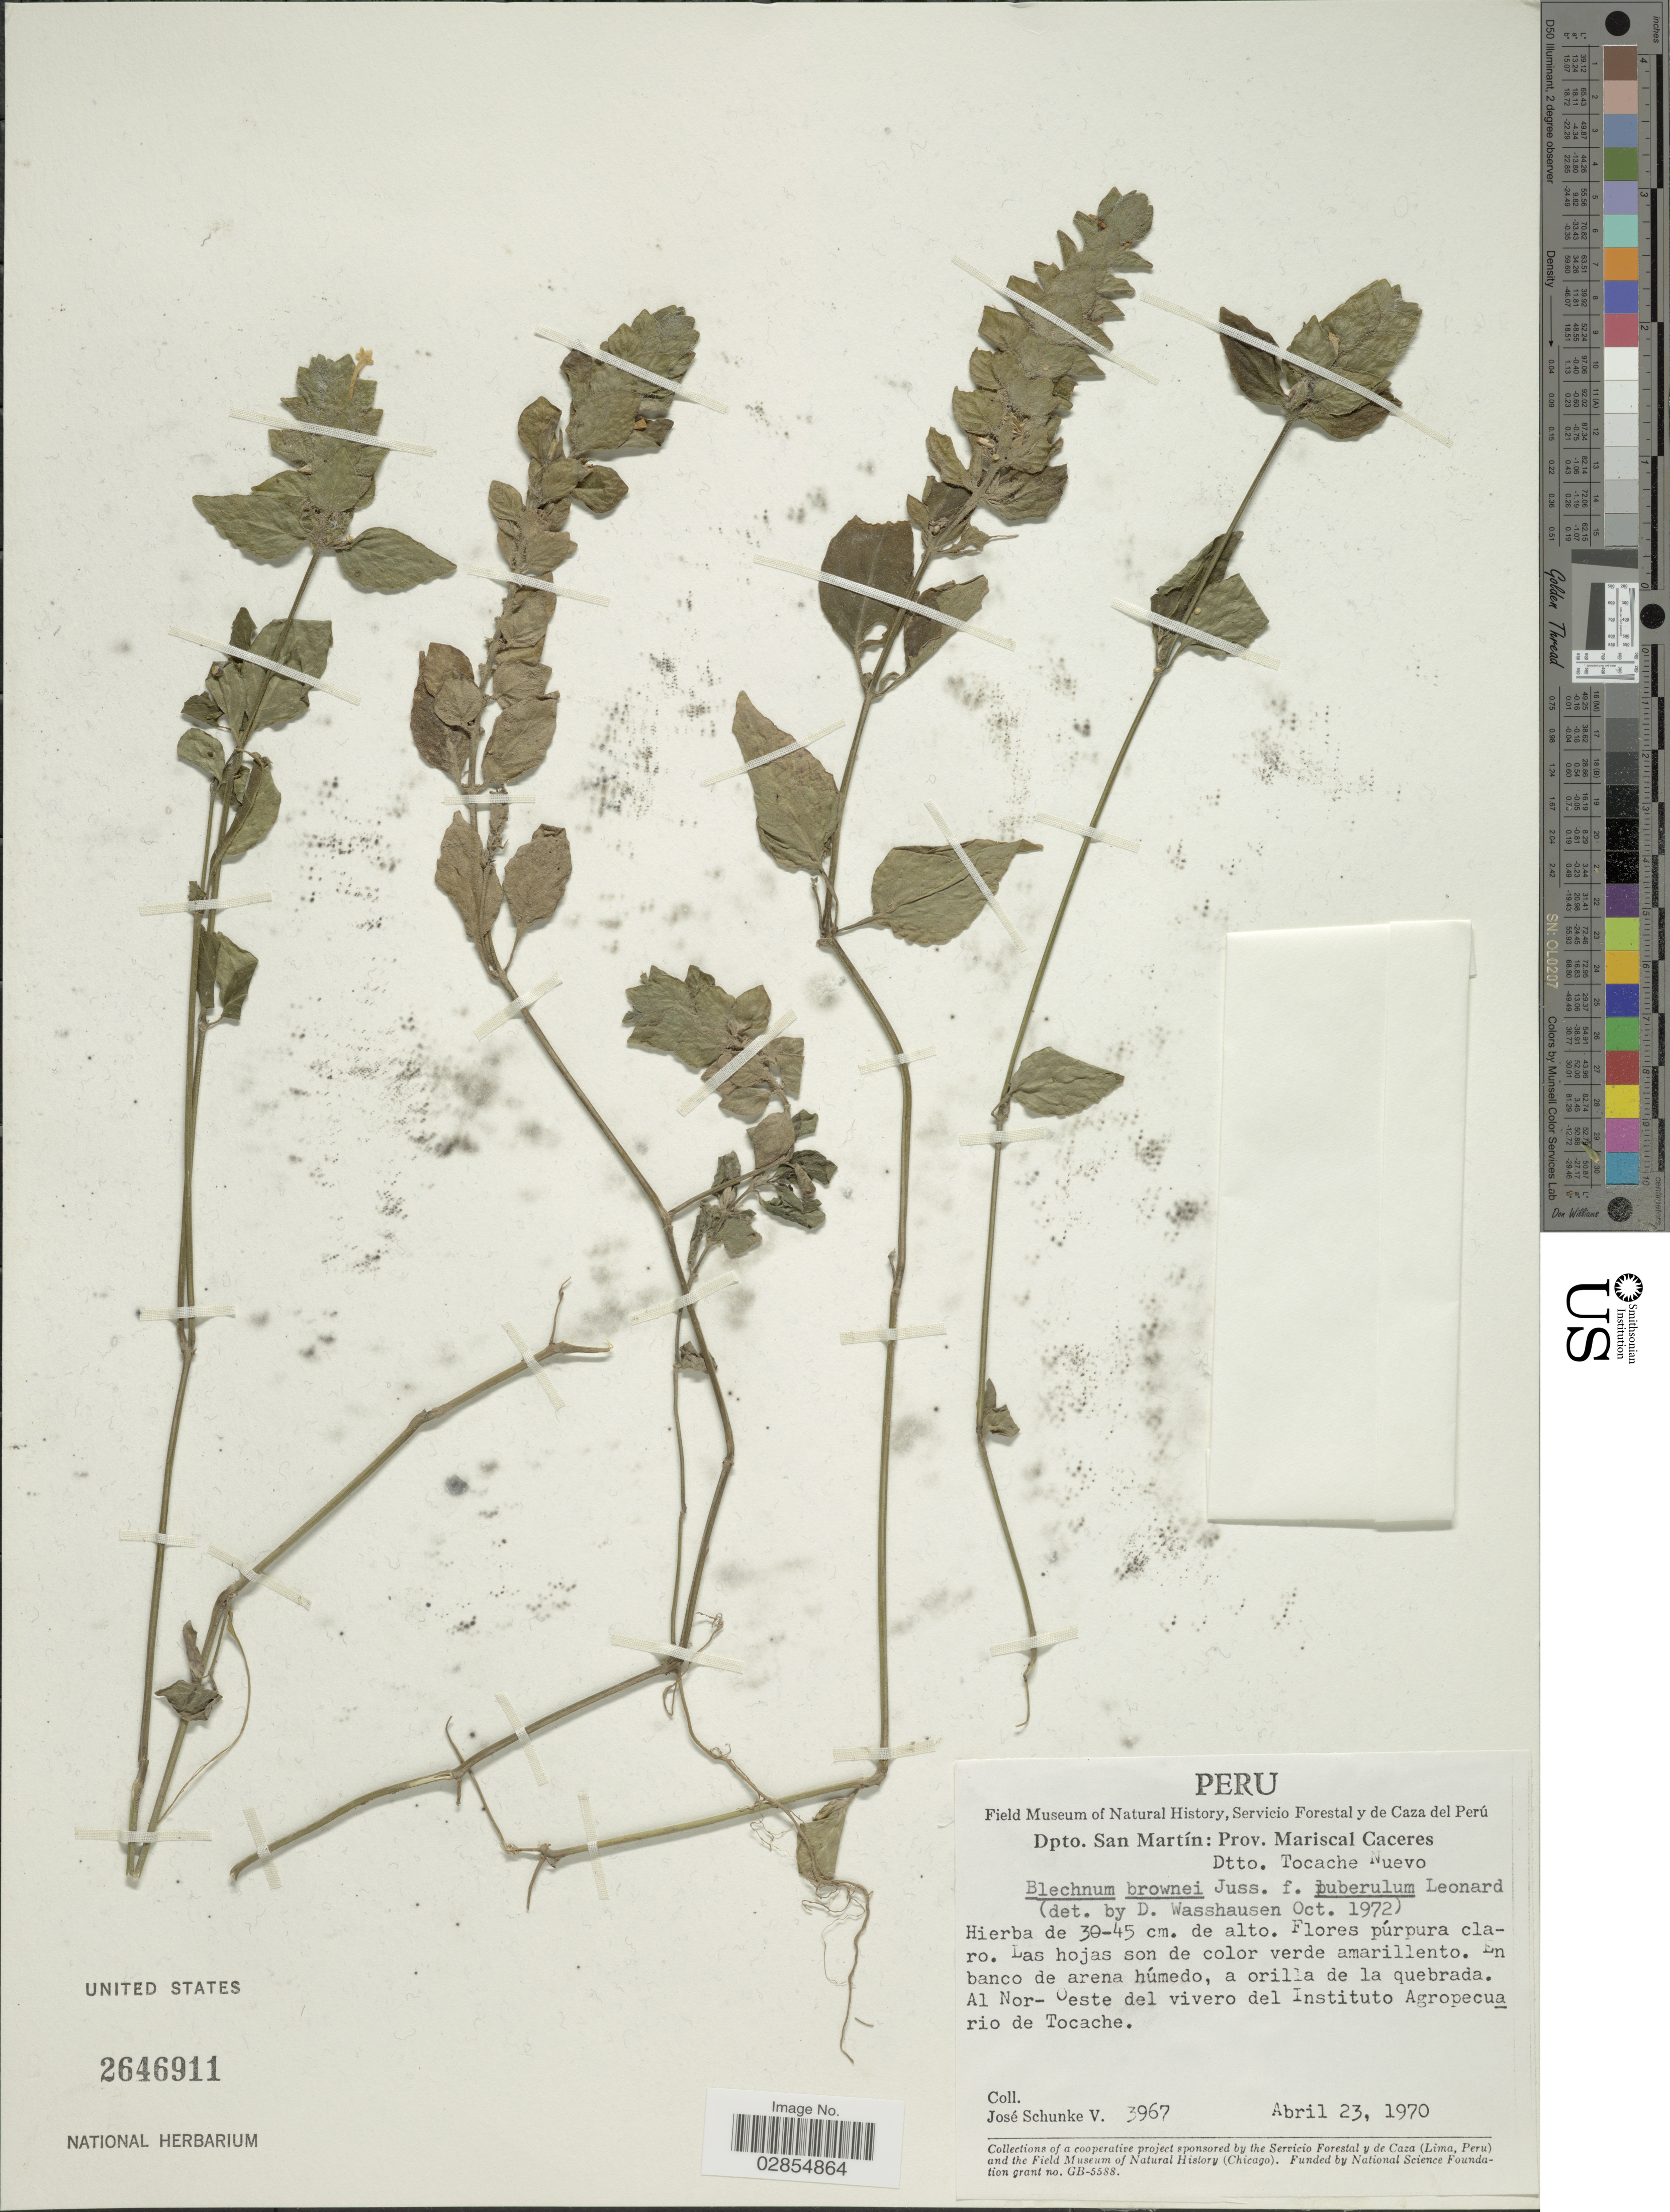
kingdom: Plantae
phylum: Tracheophyta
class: Magnoliopsida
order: Lamiales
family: Acanthaceae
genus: Blechum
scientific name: Blechum brownei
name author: Juss.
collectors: J. Schunke Vigo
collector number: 3967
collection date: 1970-04-23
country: Peru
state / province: San Martín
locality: Dpto. San Martín: Prov. Mariscal Caceres. Dtto. Tocache Nuevo. Al Nor-Oeste del vivero del Instituto Agropecuario de Tocache.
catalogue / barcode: US 2646911